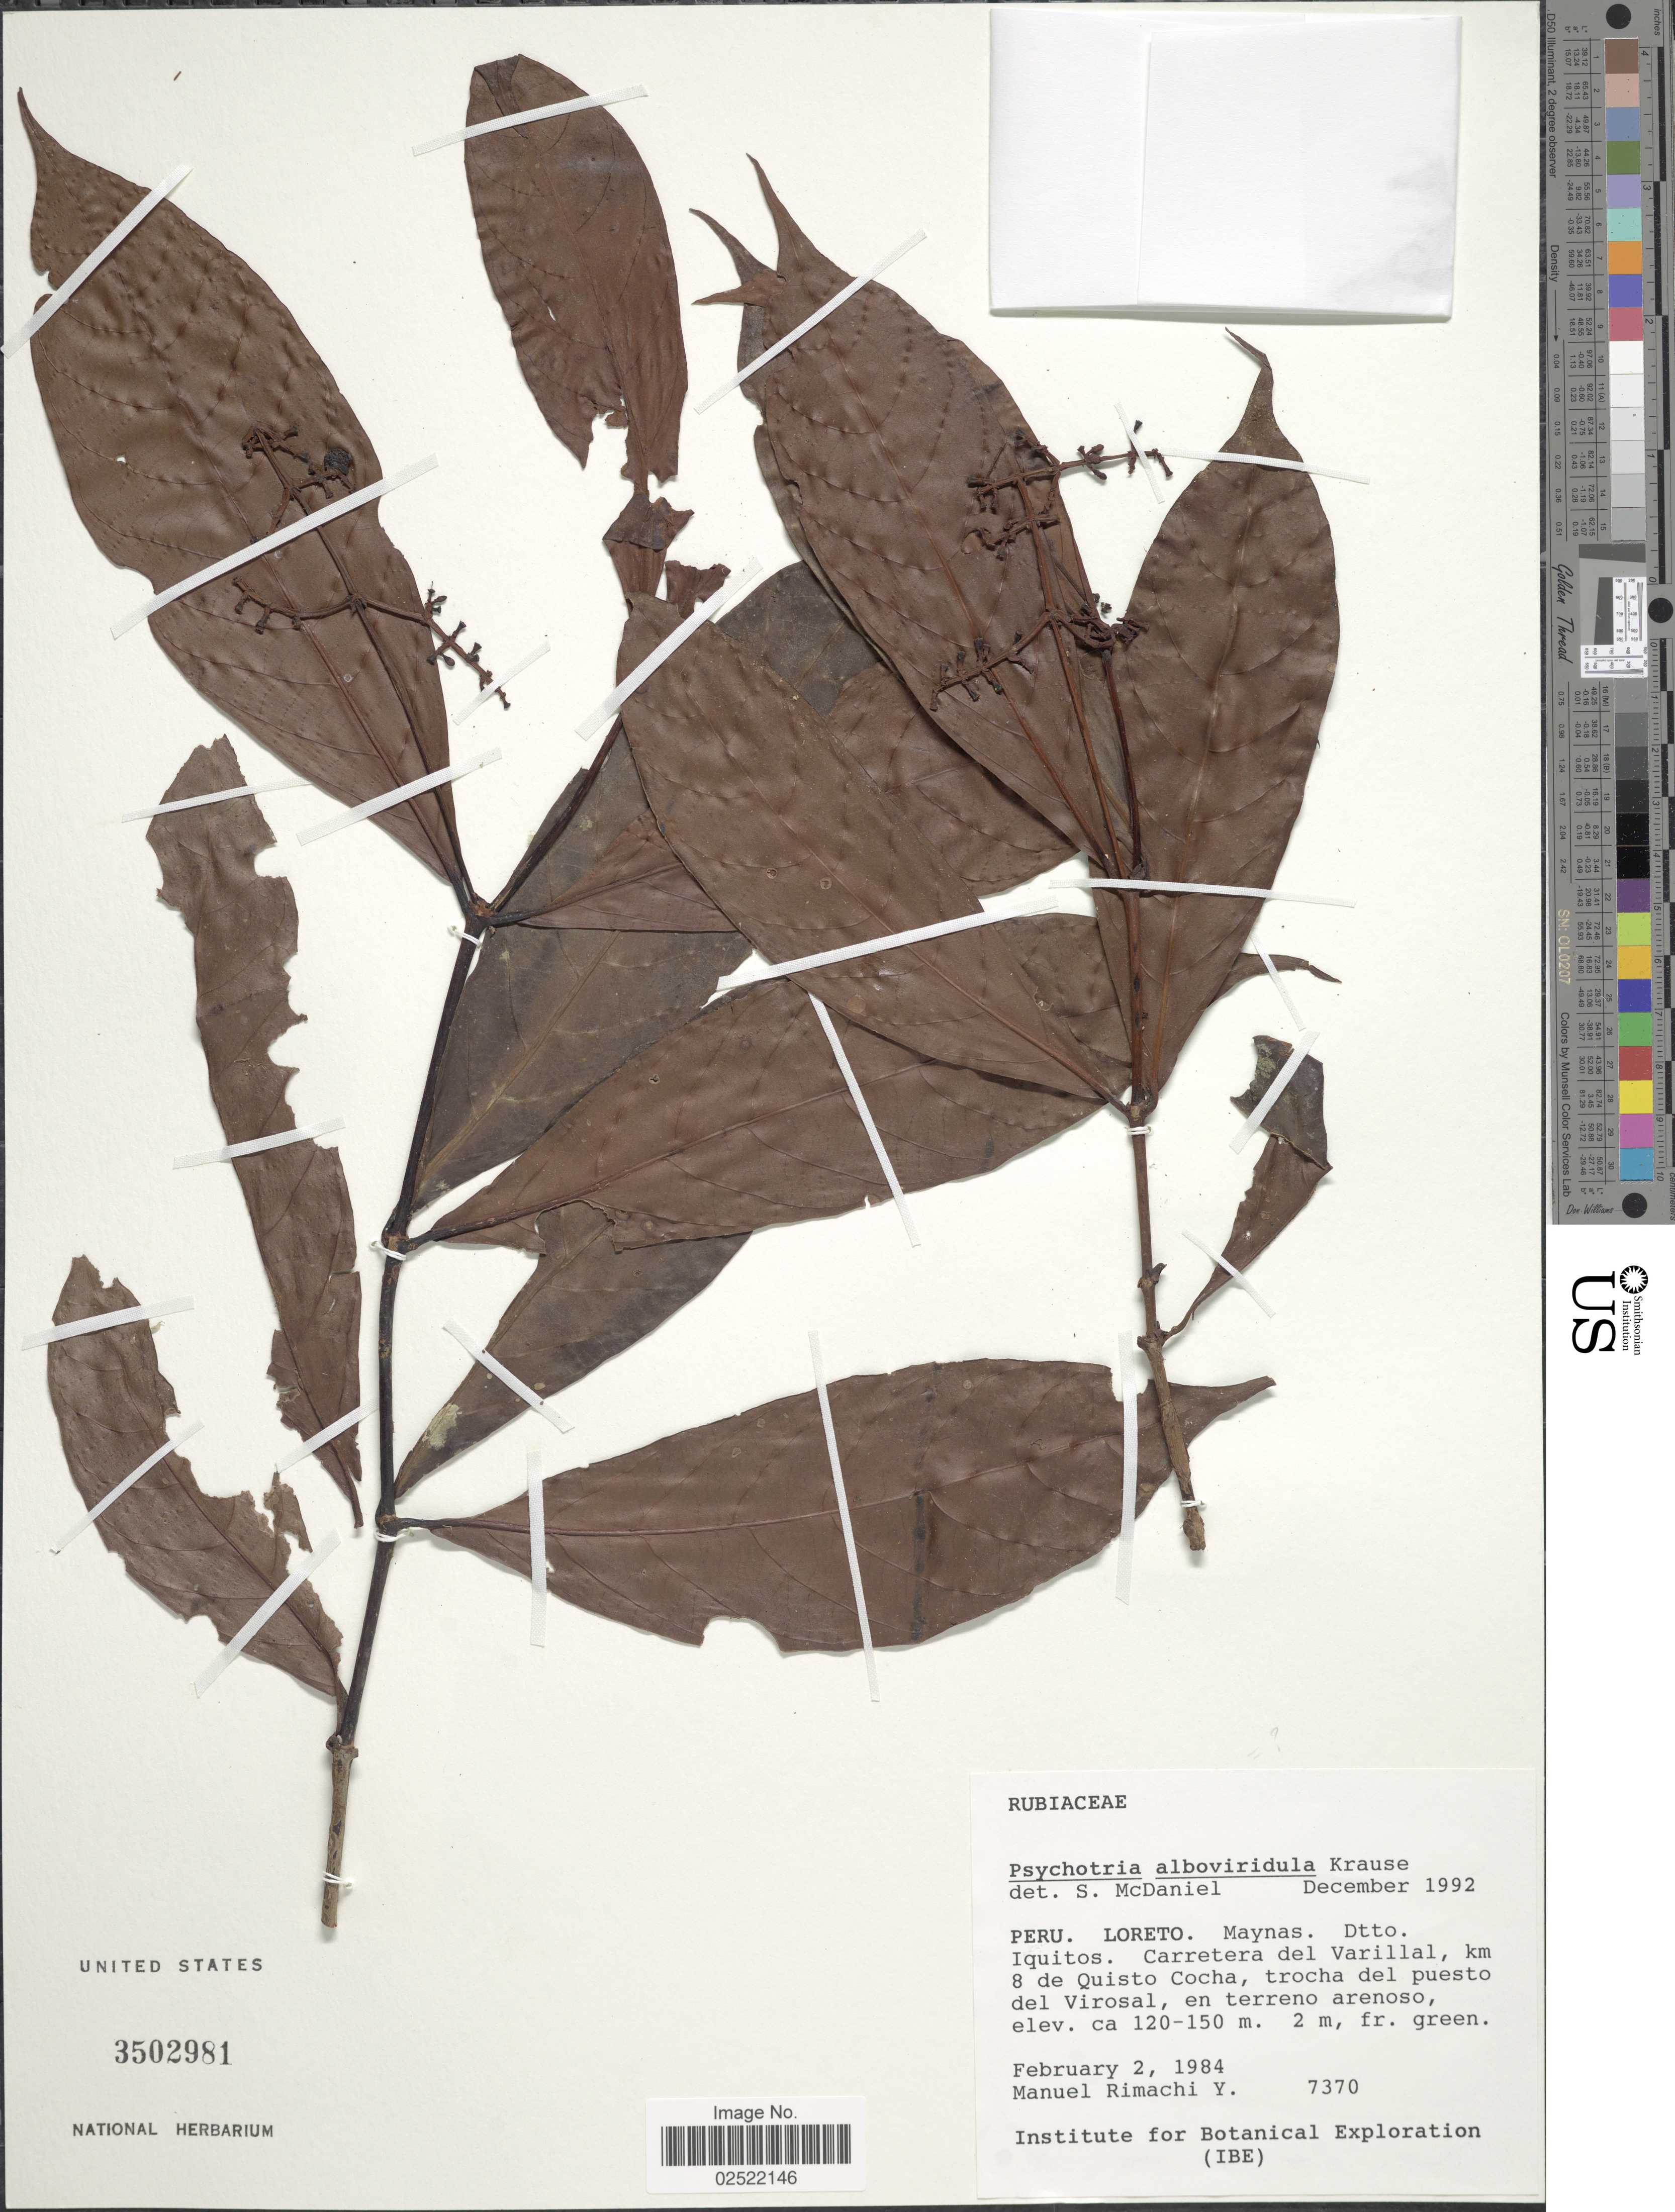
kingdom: Plantae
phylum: Tracheophyta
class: Magnoliopsida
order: Gentianales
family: Rubiaceae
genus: Psychotria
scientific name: Psychotria sp.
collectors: M. Rimachi Y.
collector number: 7370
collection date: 1984-02-02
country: Peru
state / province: Loreto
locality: Peru. Loreto. Maynas. Dtto. Iquitos. Carretera del Varillal, km 8 de Quisto Cocha, trocha del puesto del Virosal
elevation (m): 120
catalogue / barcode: US 3502981